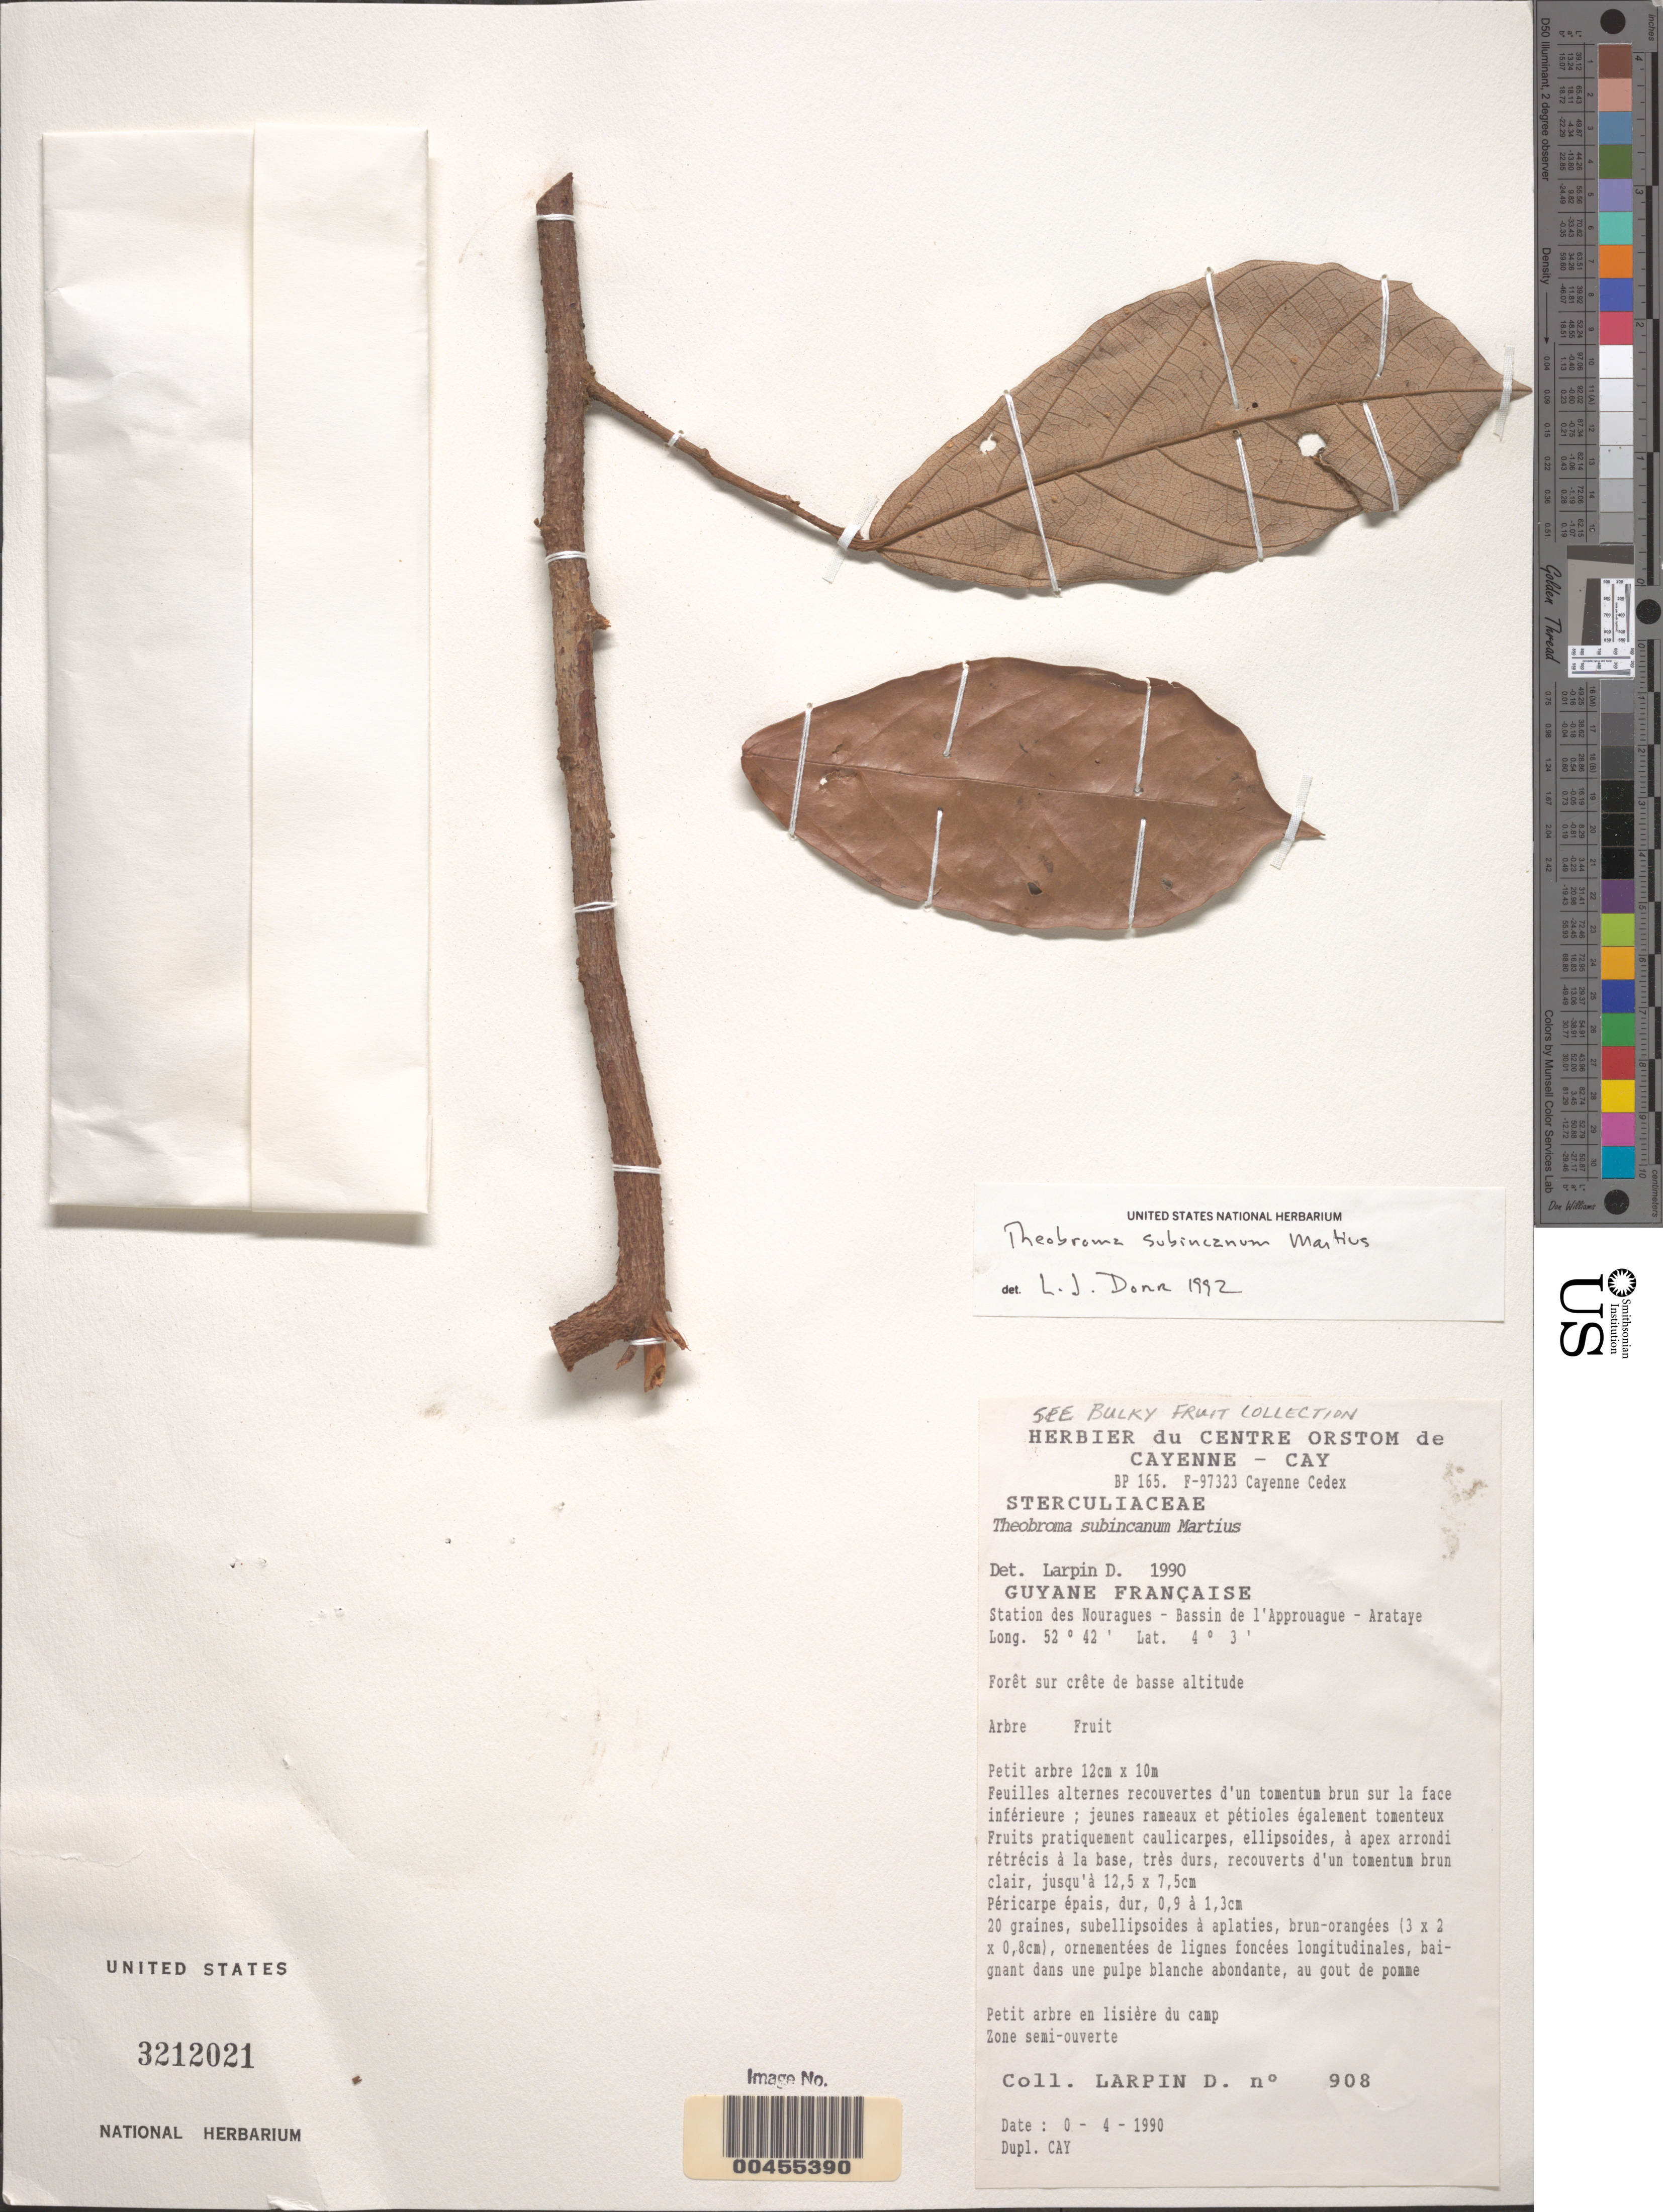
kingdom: Plantae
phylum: Tracheophyta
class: Magnoliopsida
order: Malvales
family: Malvaceae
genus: Theobroma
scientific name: Theobroma subincanum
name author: Mart.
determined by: Dorr, L. J., (BOT), Smithsonian Institution - National Museum of Natural History (UNITED STATES)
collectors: D. Larpin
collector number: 908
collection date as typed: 04 --- 1990 or -- Apr 1990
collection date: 1990 or 1990-04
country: French Guiana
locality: Station des Nouragues, Bassin de l'Approuague, Arataye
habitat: ZONE SEMI-OUVERTE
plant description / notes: SEE FRUIT COLLECTION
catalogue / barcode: US 3212021